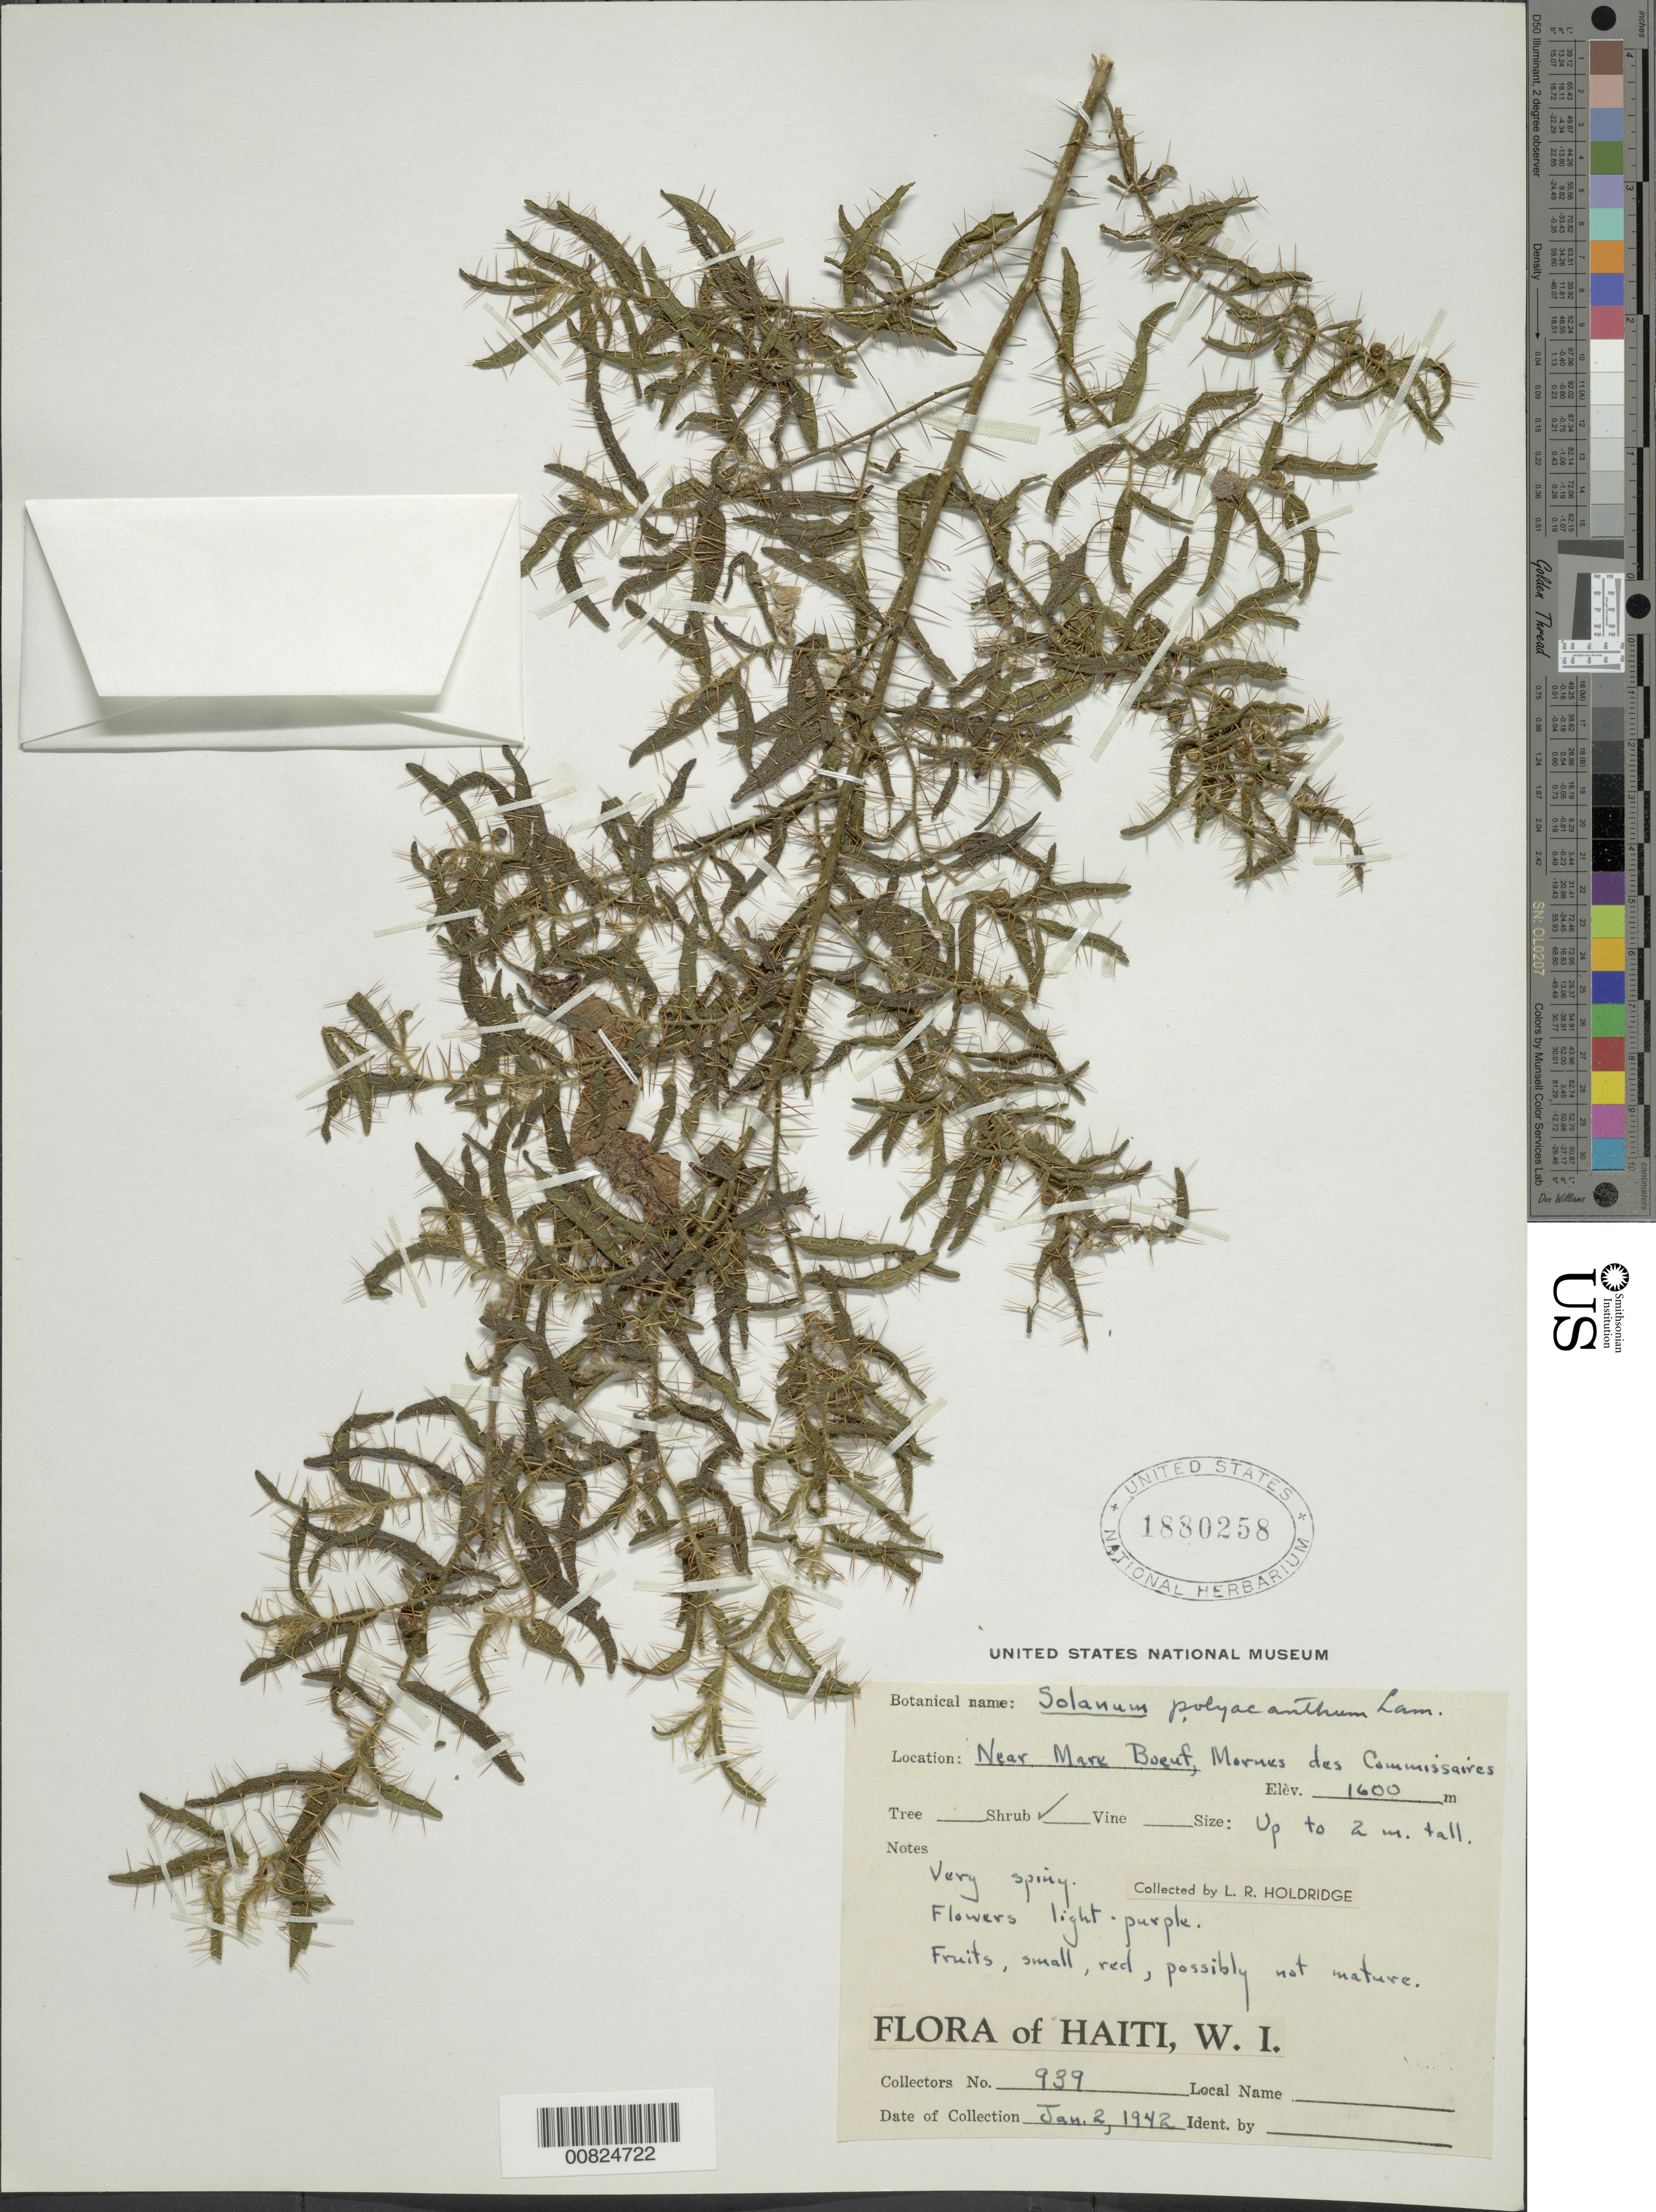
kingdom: Plantae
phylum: Tracheophyta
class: Magnoliopsida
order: Solanales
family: Solanaceae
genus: Solanum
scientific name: Solanum polycanthum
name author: Lam.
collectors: L. Holdridge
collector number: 939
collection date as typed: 02 Jan 1942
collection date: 1942-01-02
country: Haiti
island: Hispaniola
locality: Near Mare Boeuf, Mornes des Commissaires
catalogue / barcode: US 1880258